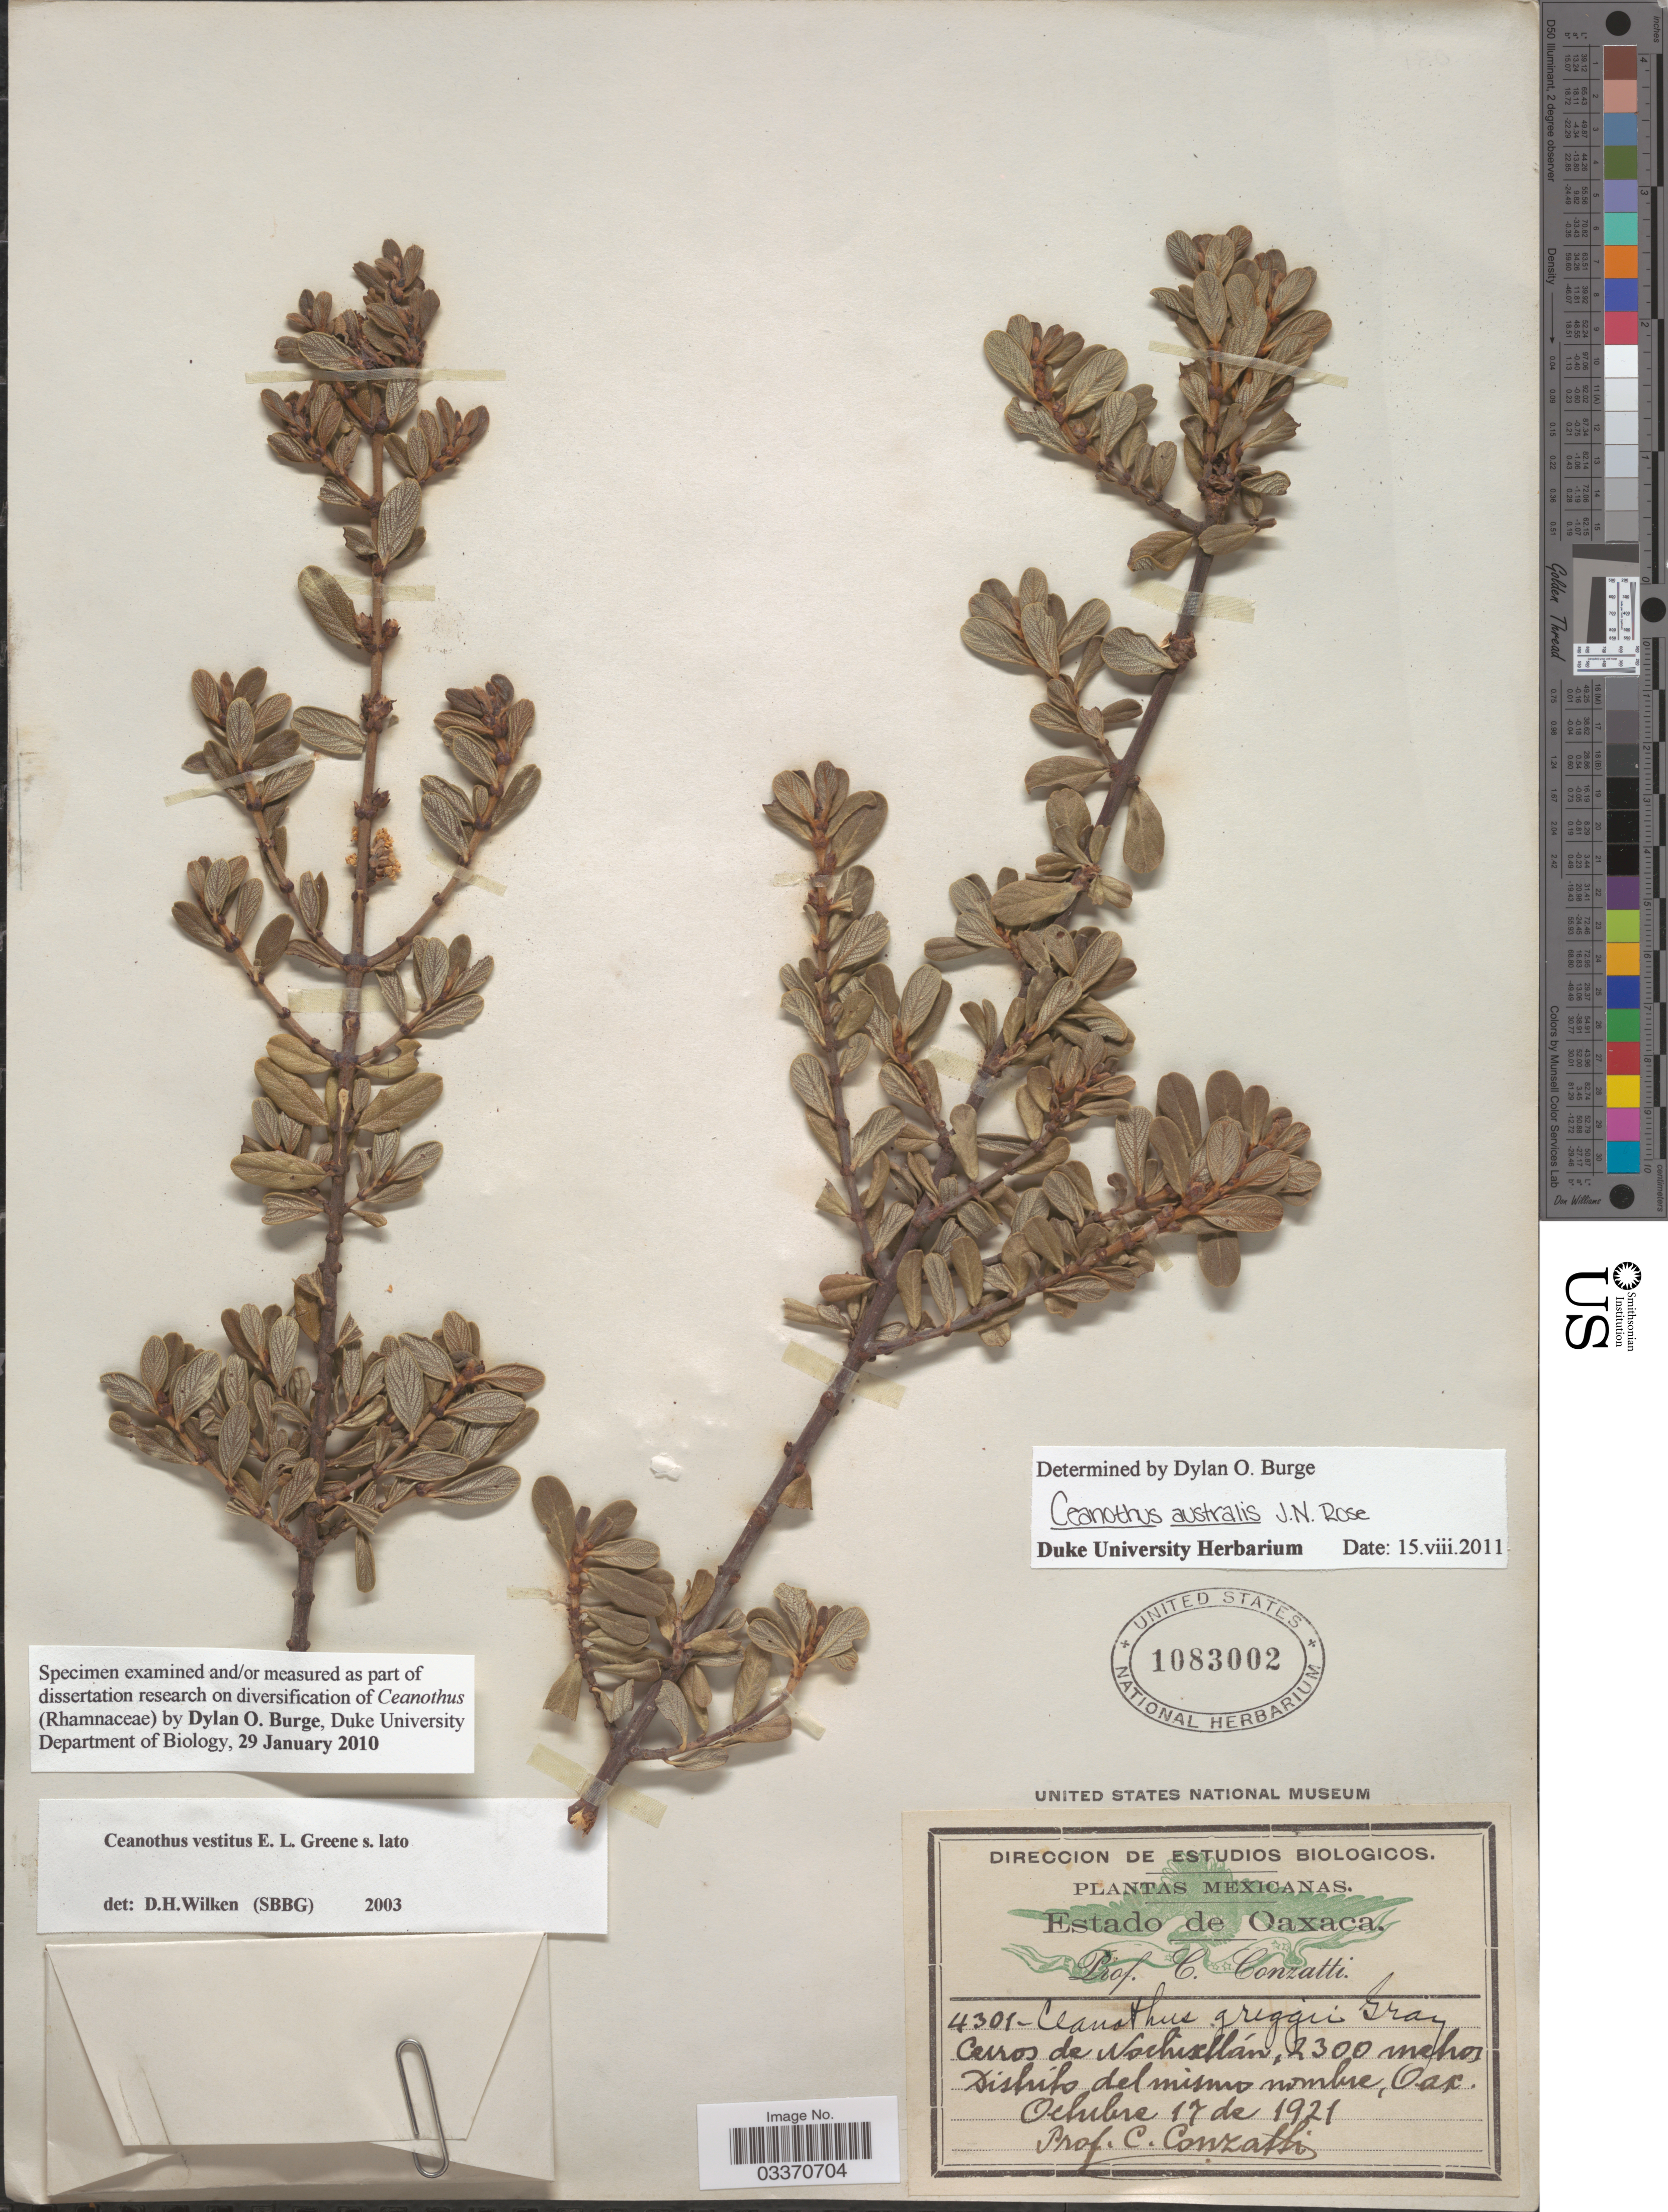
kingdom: Plantae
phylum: Tracheophyta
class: Magnoliopsida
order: Rosales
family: Rhamnaceae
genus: Ceanothus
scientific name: Ceanothus australis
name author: Rose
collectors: C. Conzatti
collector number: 4301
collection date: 1921-10-17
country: Mexico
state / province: Oaxaca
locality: Cerros de Nochixtlan, Distrito del mismo nombre, Oax.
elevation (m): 2300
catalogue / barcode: US 1083002